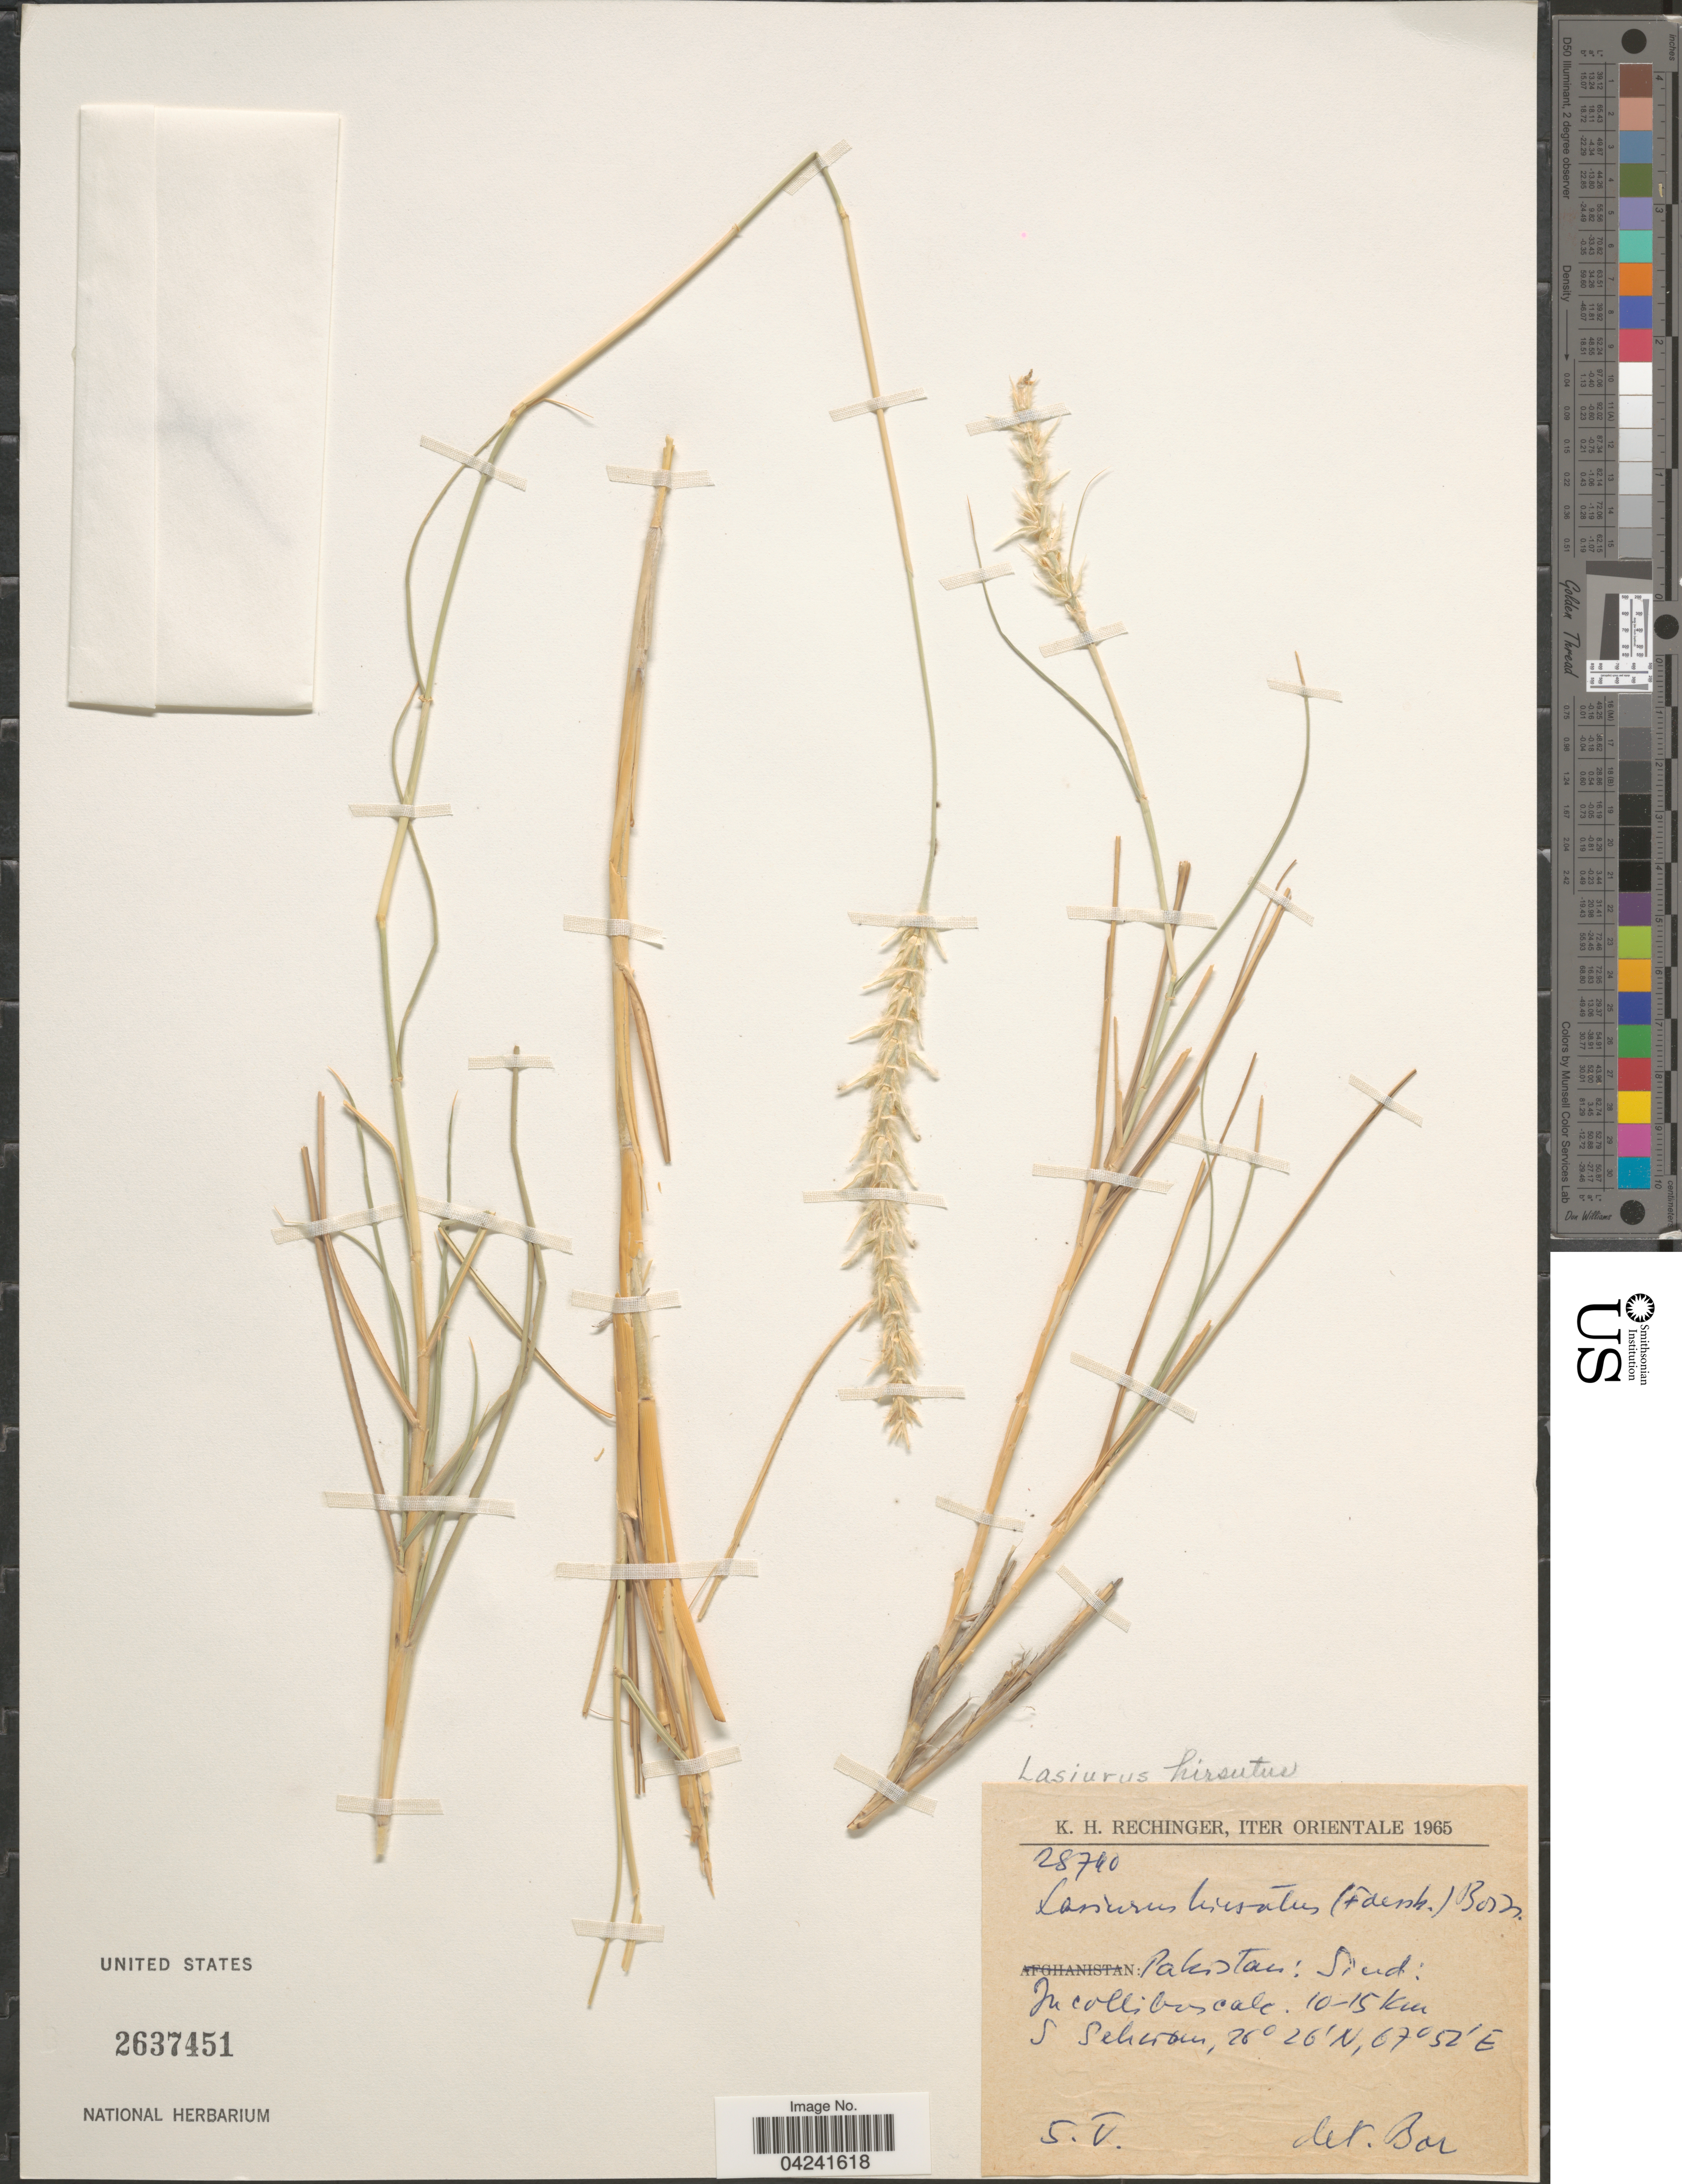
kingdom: Plantae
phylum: Tracheophyta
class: Liliopsida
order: Poales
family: Poaceae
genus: Lasiurus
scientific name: Lasiurus scindicus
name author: Henr.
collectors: K. H. Rechinger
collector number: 28760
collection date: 1965-05-05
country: Pakistan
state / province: Sindh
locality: Iter Orientale 1965. Sind: In collibus calc. 10-15 km S. Sehertun [interpreted].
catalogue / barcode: US 2637451